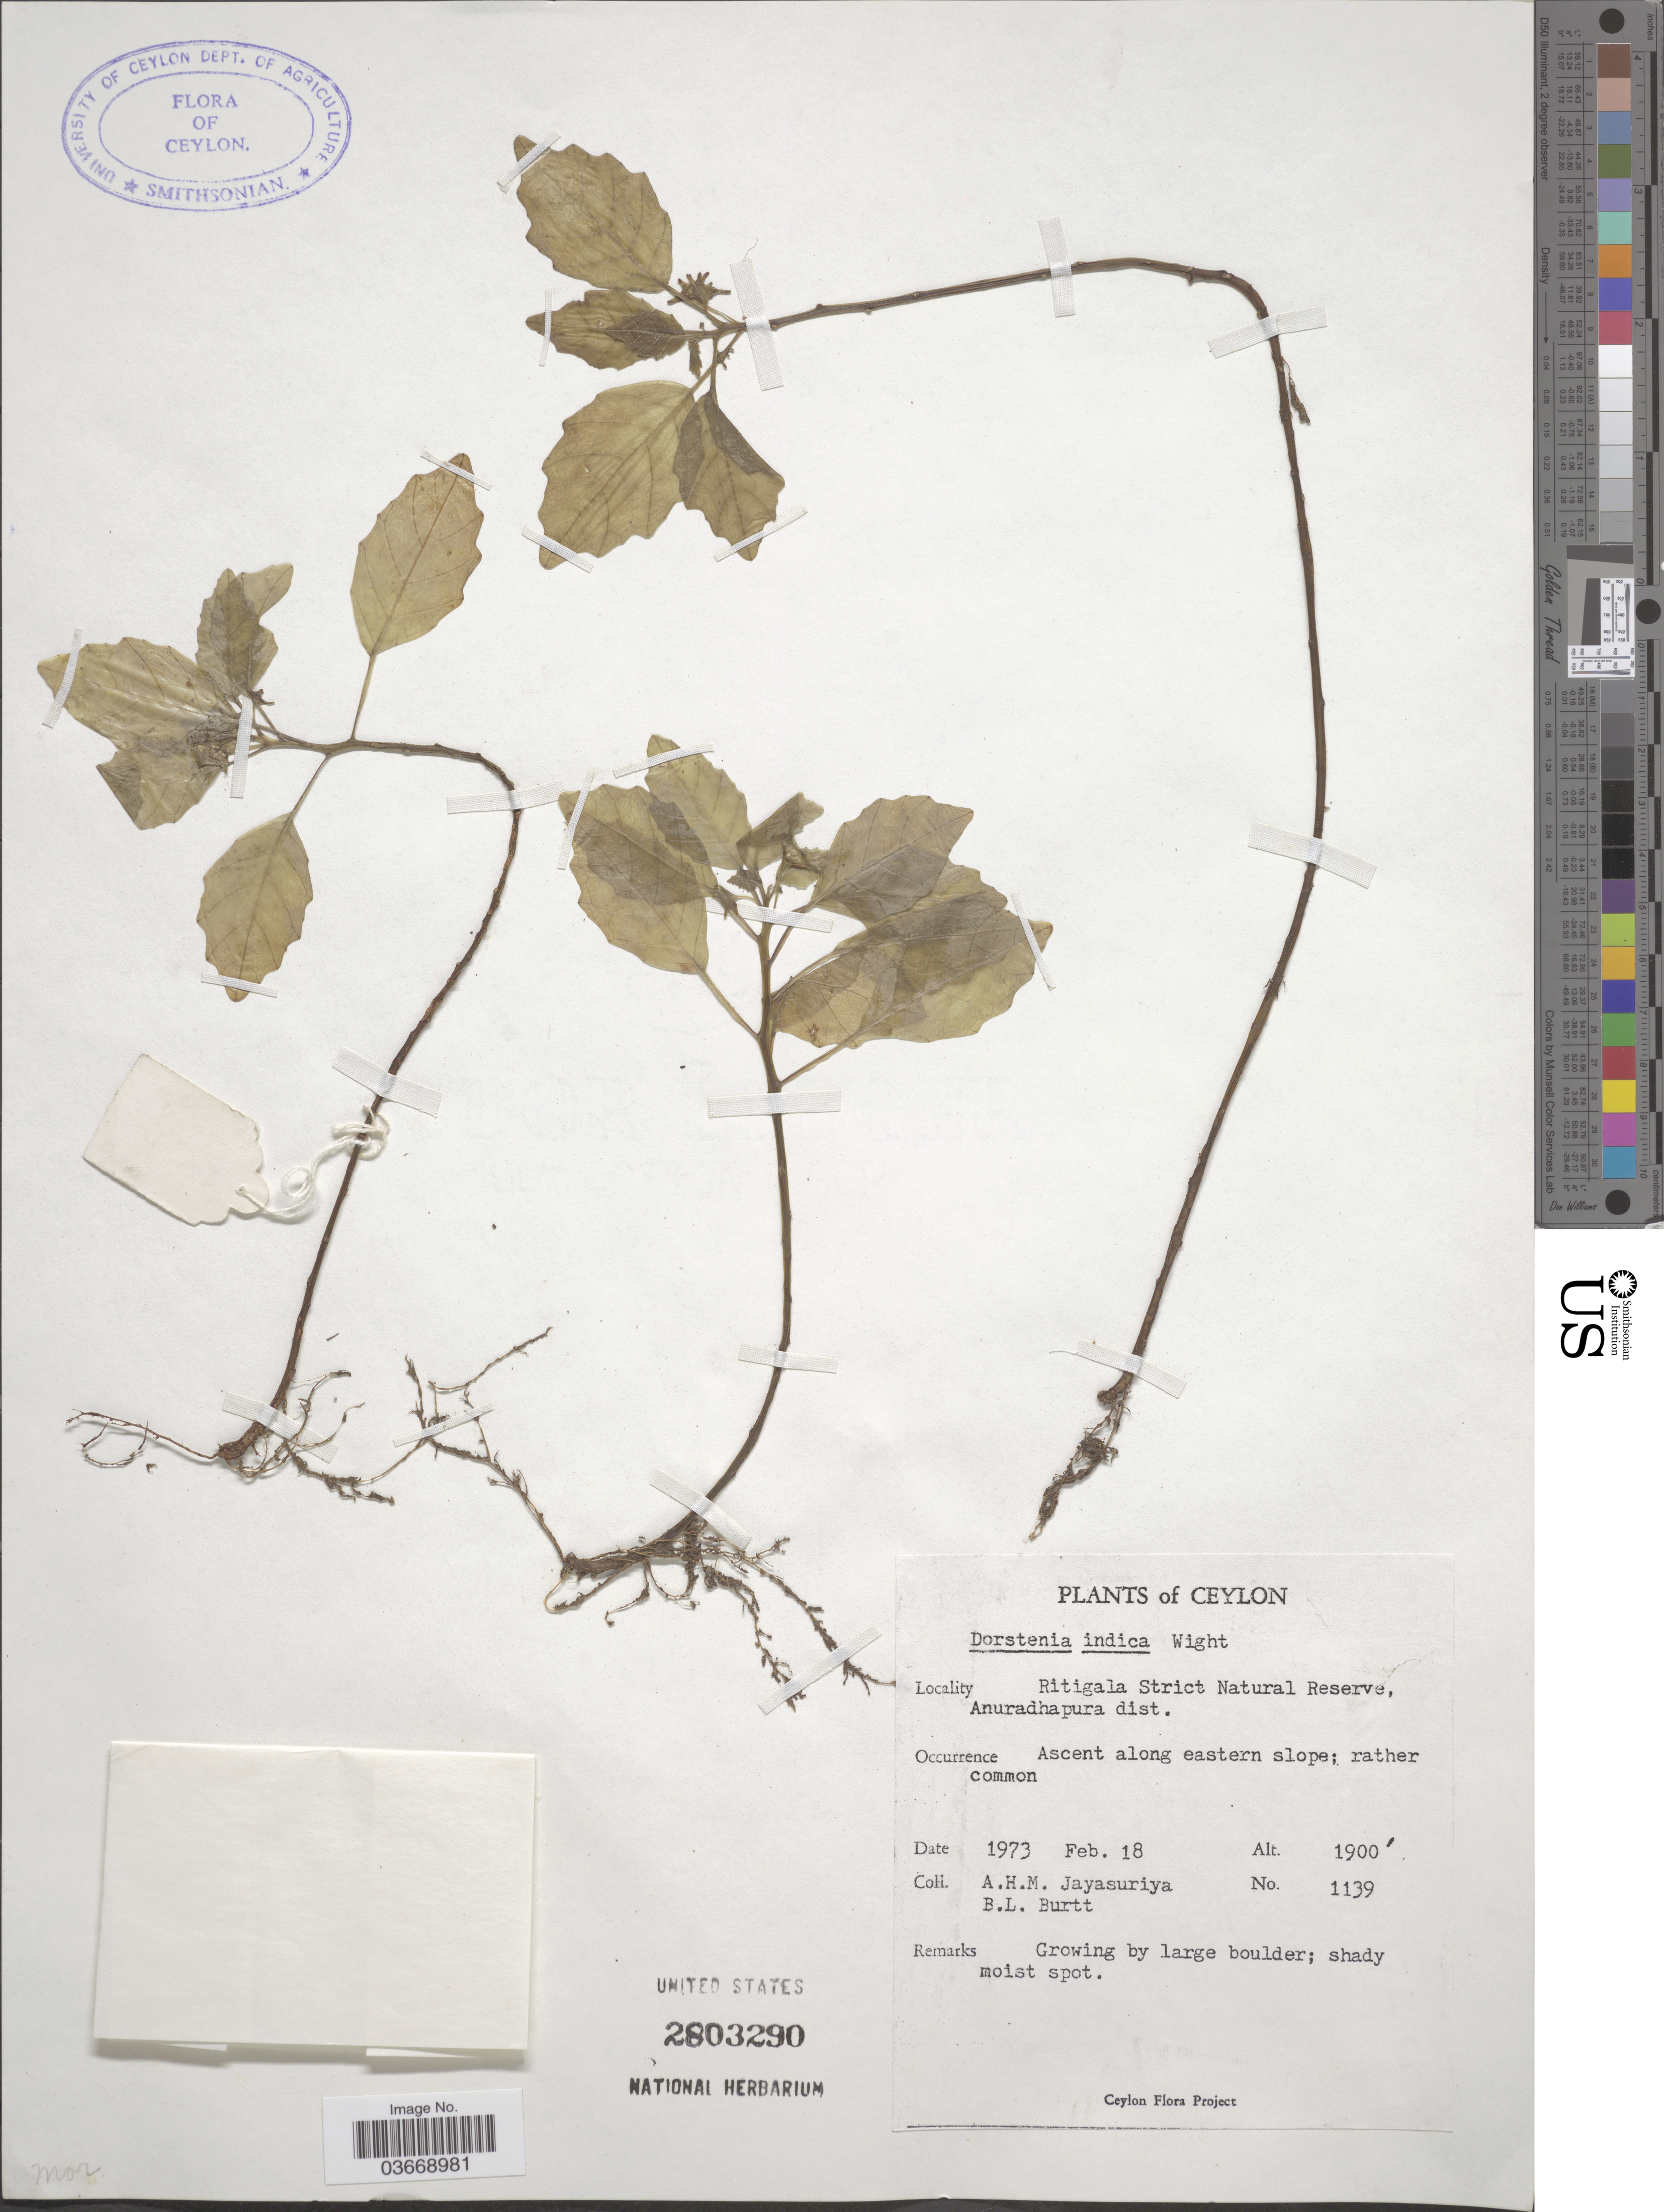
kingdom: Plantae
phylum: Tracheophyta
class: Magnoliopsida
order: Rosales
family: Moraceae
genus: Dorstenia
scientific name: Dorstenia indica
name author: Wight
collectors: A. H. Jayasuriya & B. L. Burtt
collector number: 1139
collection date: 1973-02-18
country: Sri Lanka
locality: Ceylon. Ritigala Strict Natural Reserve, Anuradhapura dist. Ascent along eastern slope.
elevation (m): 579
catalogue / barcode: US 2803290